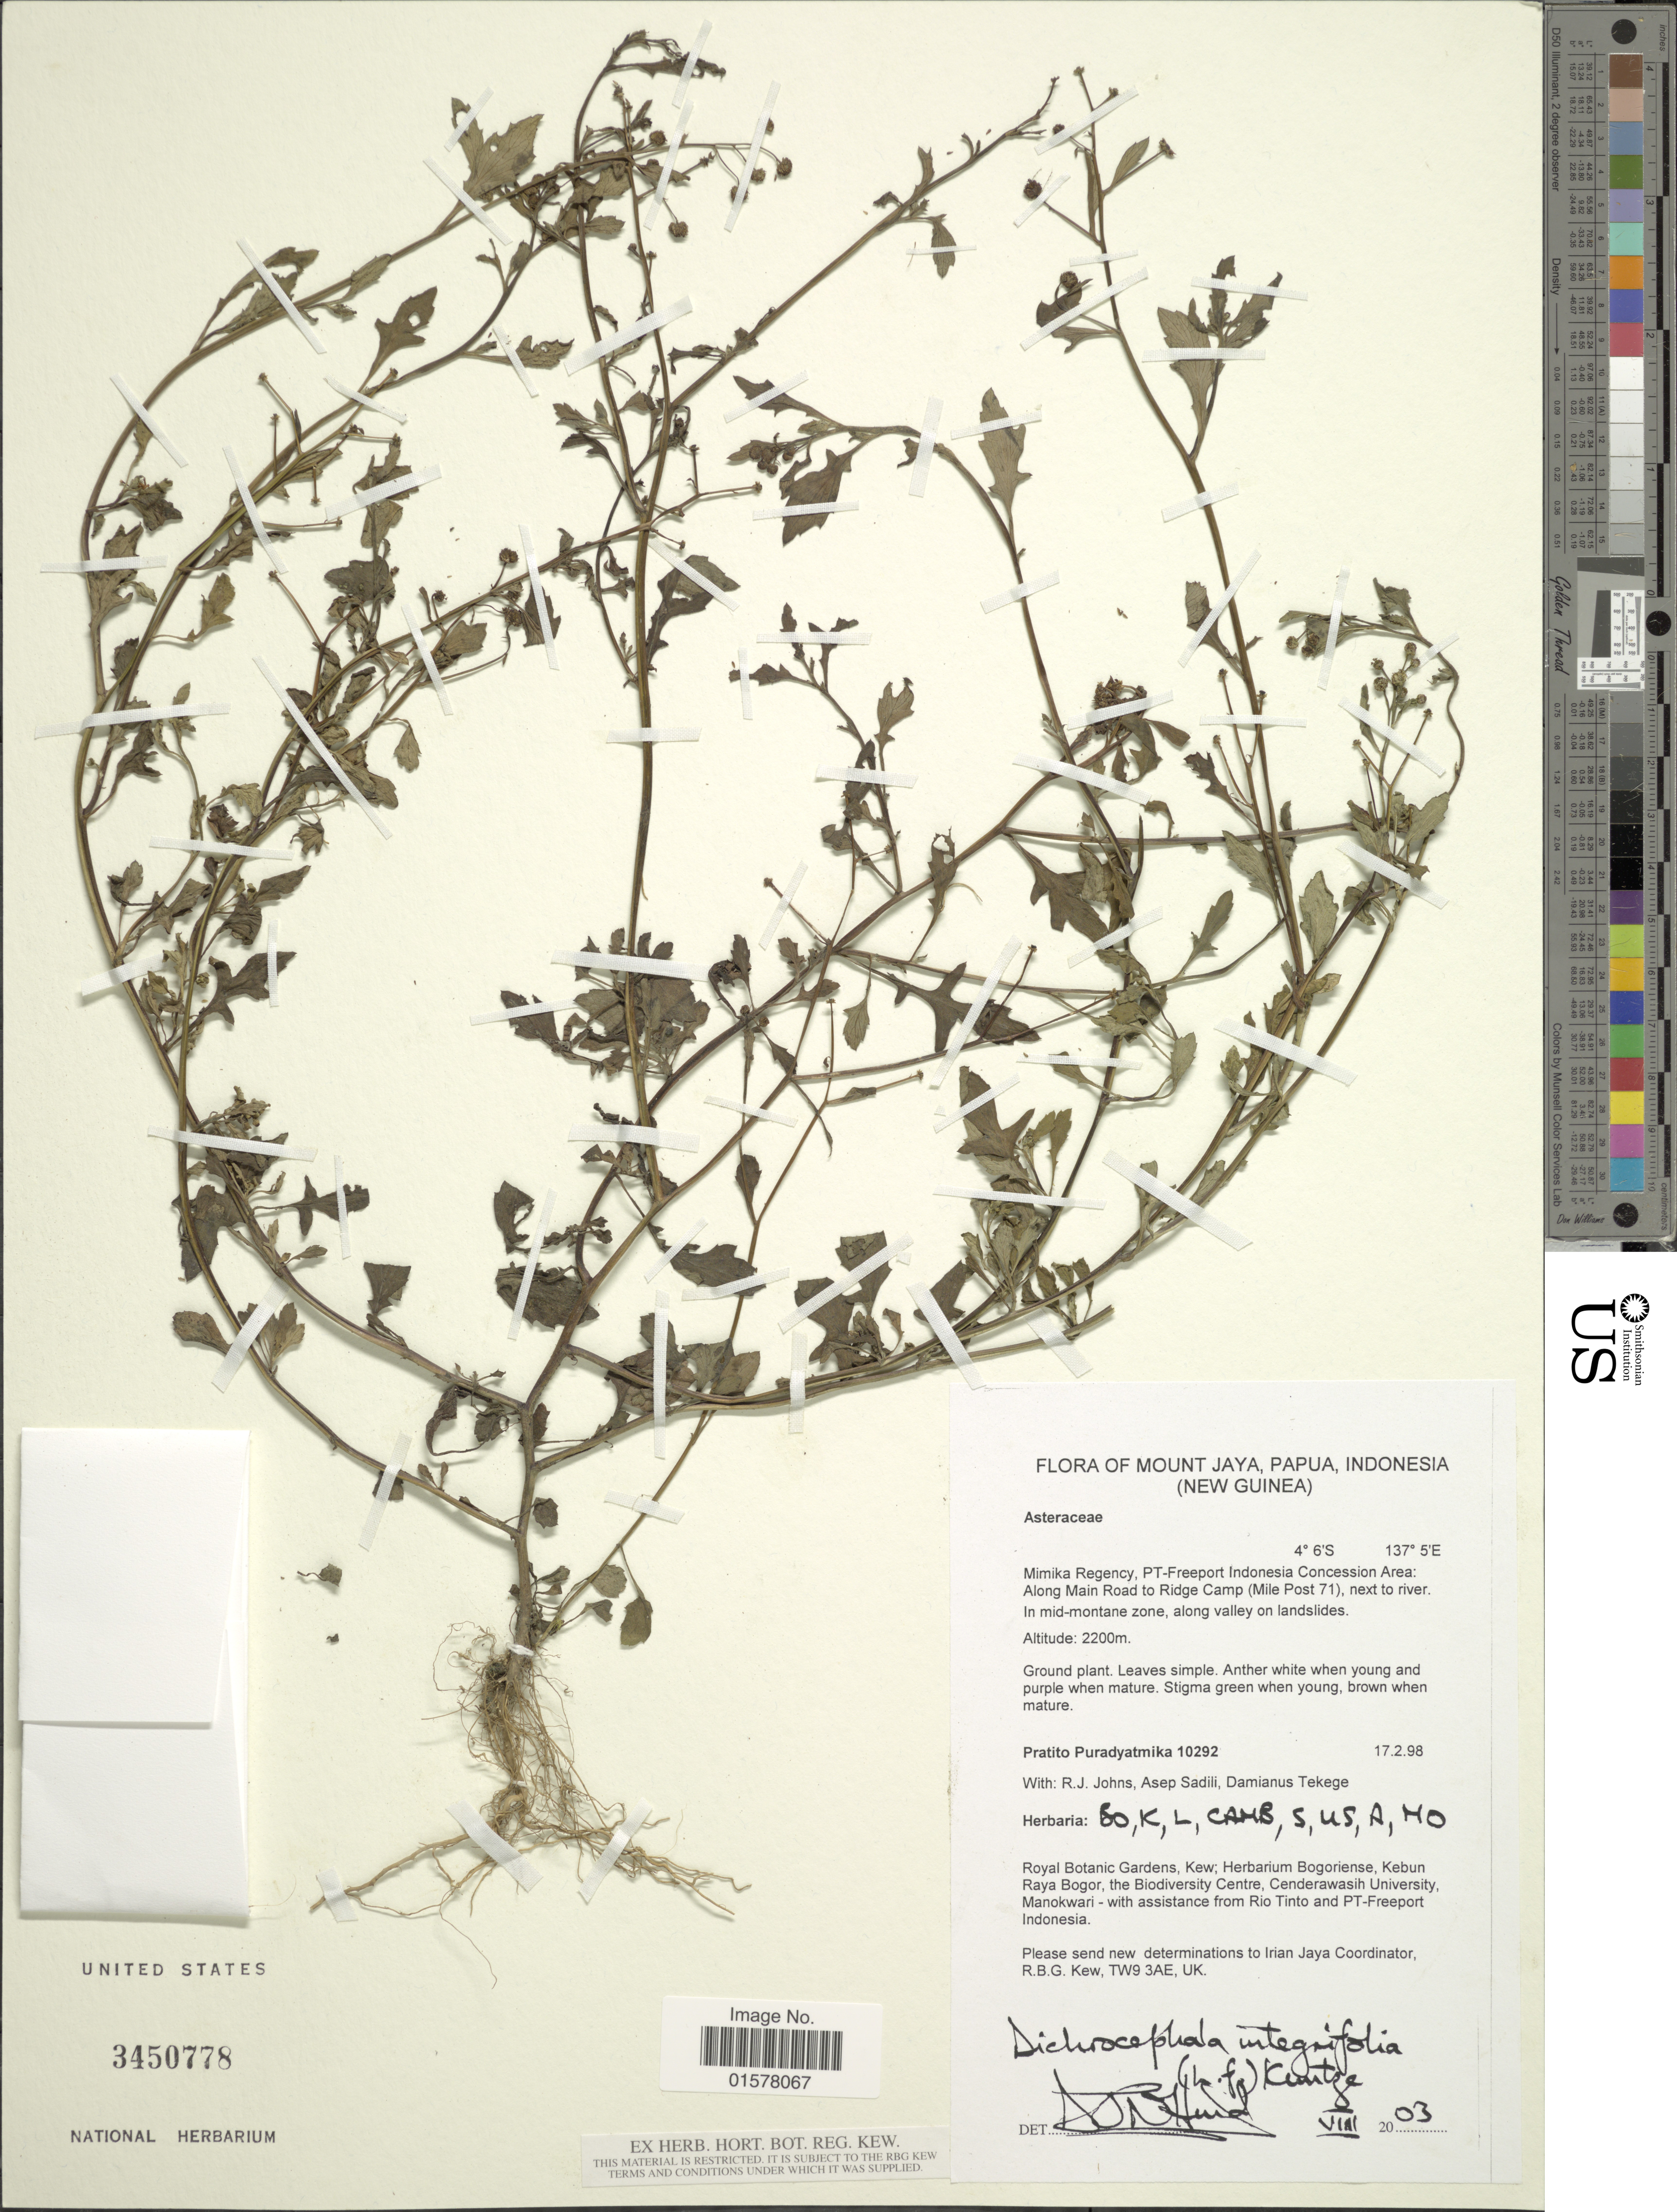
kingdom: Plantae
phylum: Tracheophyta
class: Magnoliopsida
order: Asterales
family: Asteraceae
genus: Dichrocephala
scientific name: Dichrocephala integrifolia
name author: (L. f.) Kuntze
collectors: P. Puradyatmika, R. Johns, A. Sadili & D. Tekege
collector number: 10292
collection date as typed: Transcribed d/m/y: 17/2/98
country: Papua New Guinea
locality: Mount Jaya, Papua, Indonesia (New Guinea), Mimika Regency, PT-Freeport Indonesia Concession Area: Along Main Road to Ridge Camp (Mile POst 71), next to river, In mid-montane zone, along valley on landslieds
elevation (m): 2200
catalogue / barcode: US 3450778